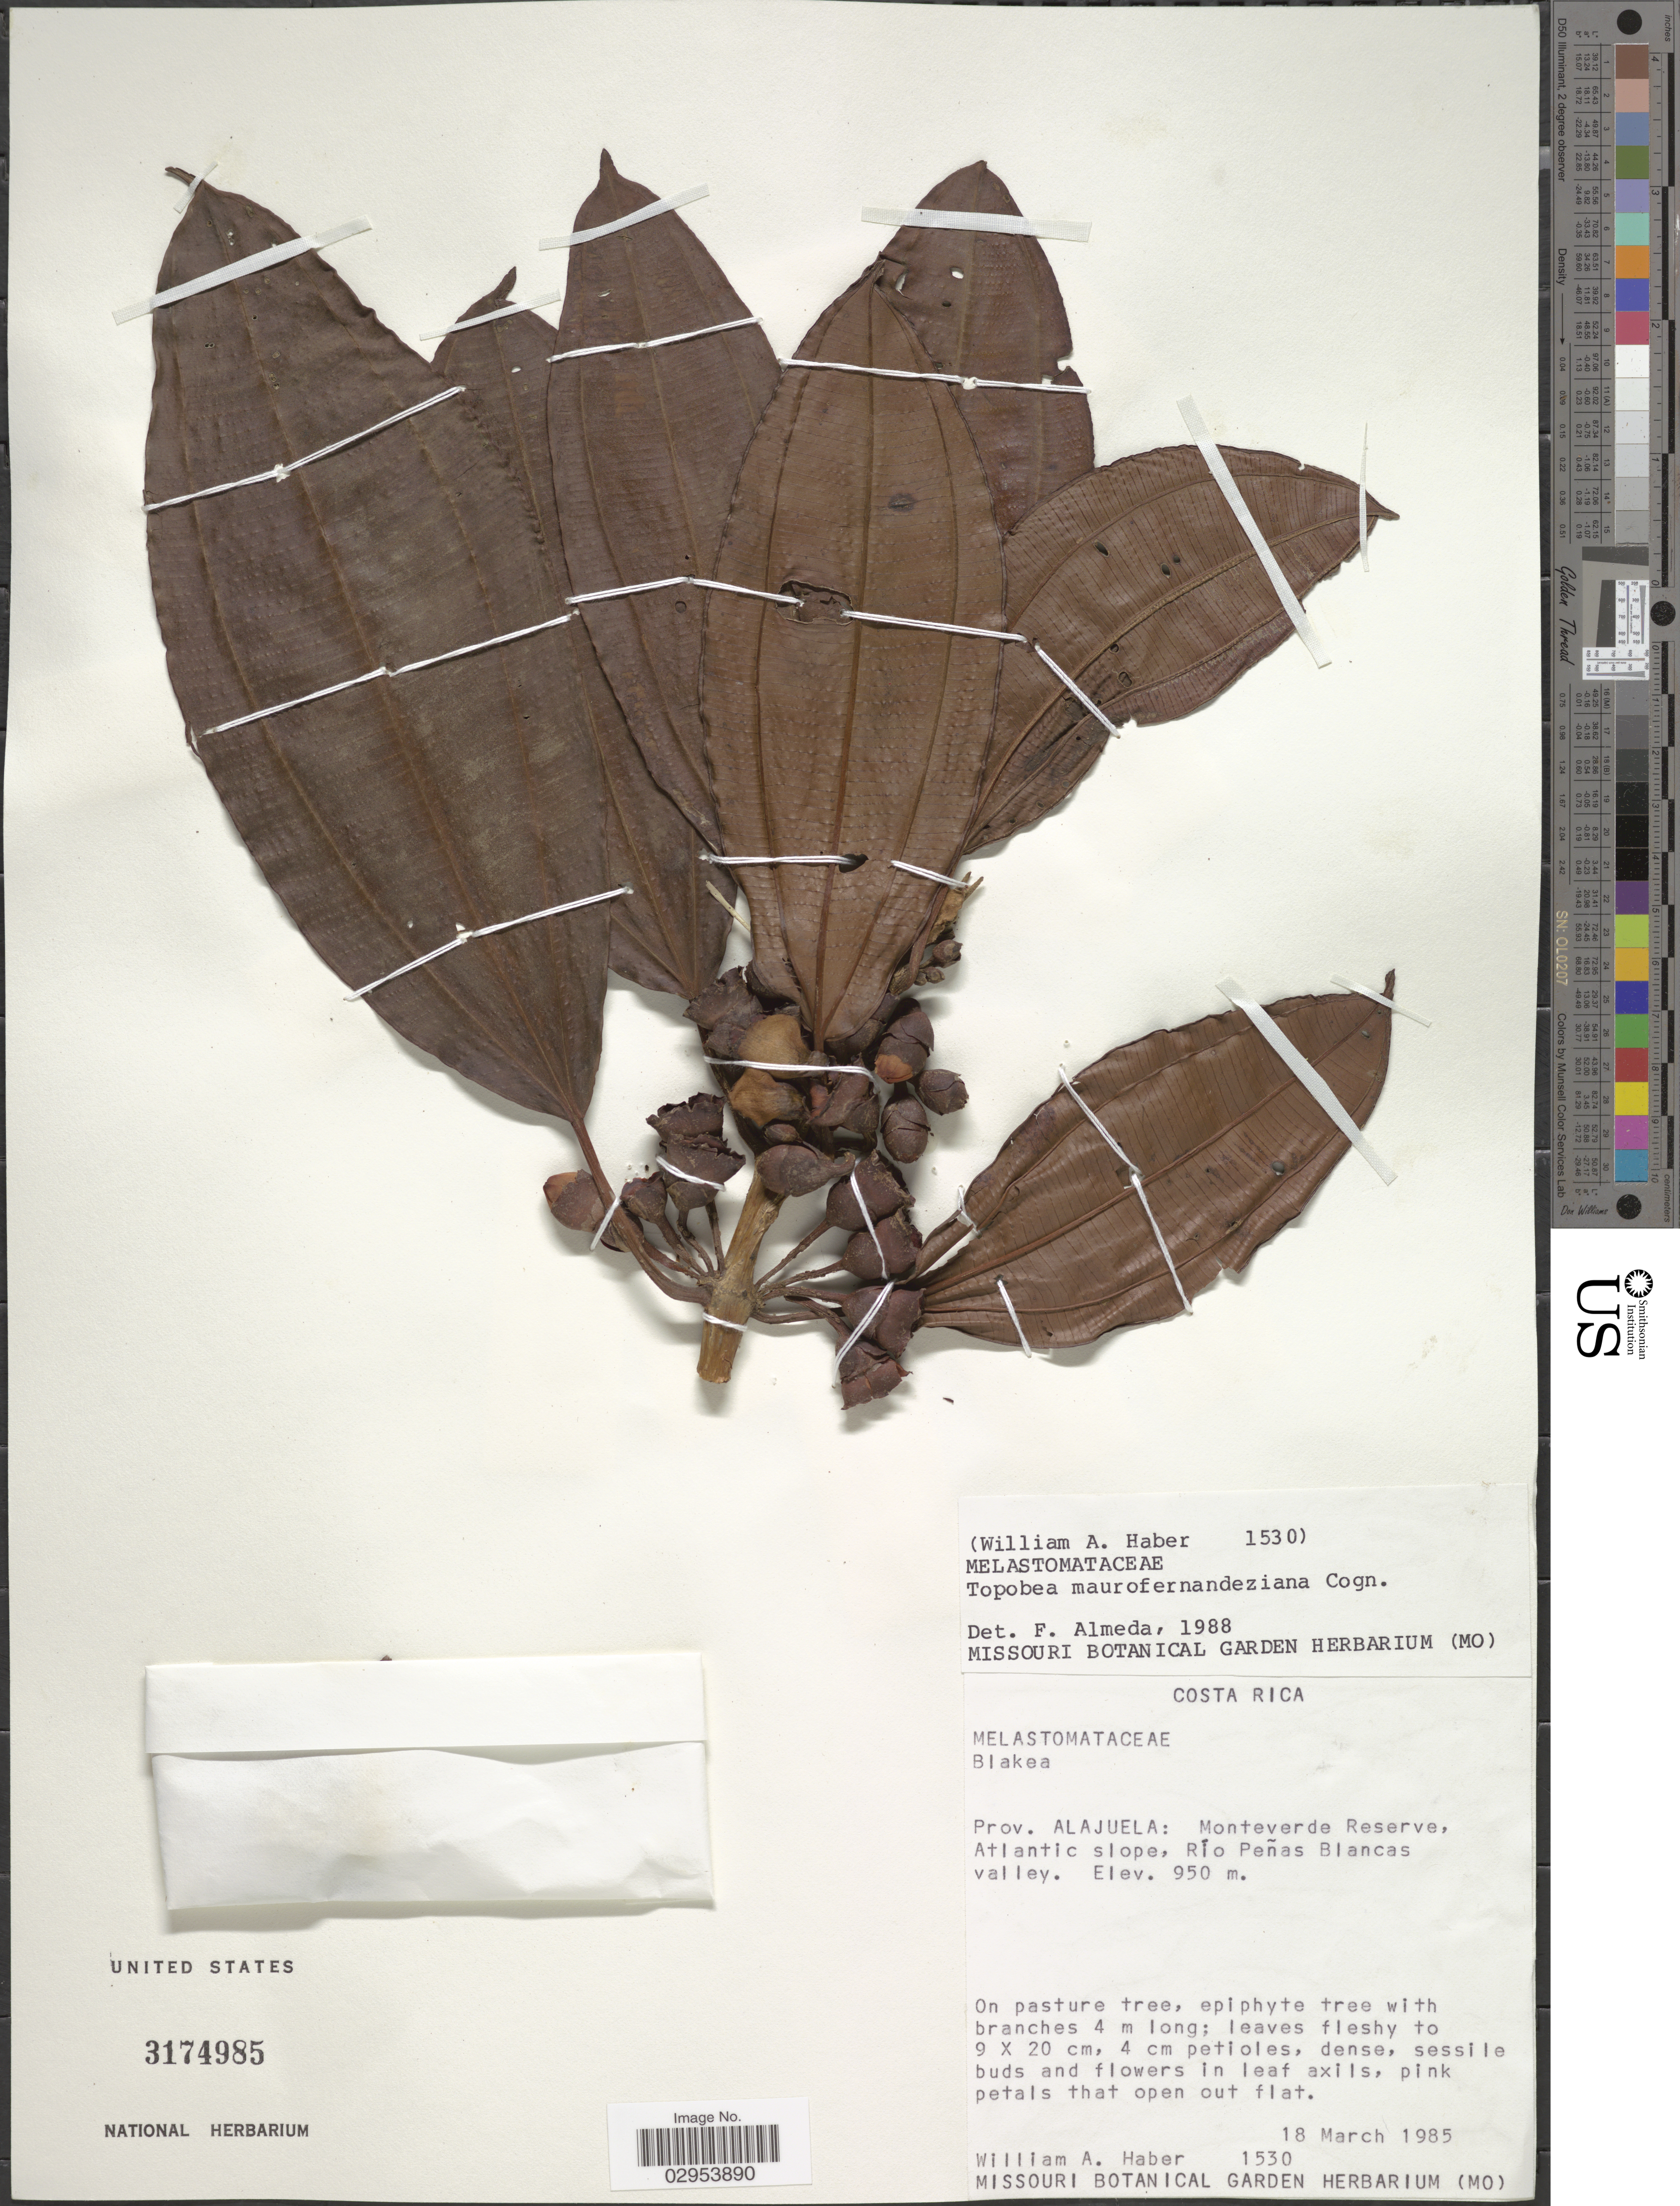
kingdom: Plantae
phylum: Tracheophyta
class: Magnoliopsida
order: Myrtales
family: Melastomataceae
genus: Topobea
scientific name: Topobea maurofernandeziana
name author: Cogn.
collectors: W. A. Haber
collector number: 1530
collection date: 1985-03-18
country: Costa Rica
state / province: Alajuela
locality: Monteverde Reserve, Atlantic slope, Río Peñas Blancas valley.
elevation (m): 950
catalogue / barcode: US 3174985